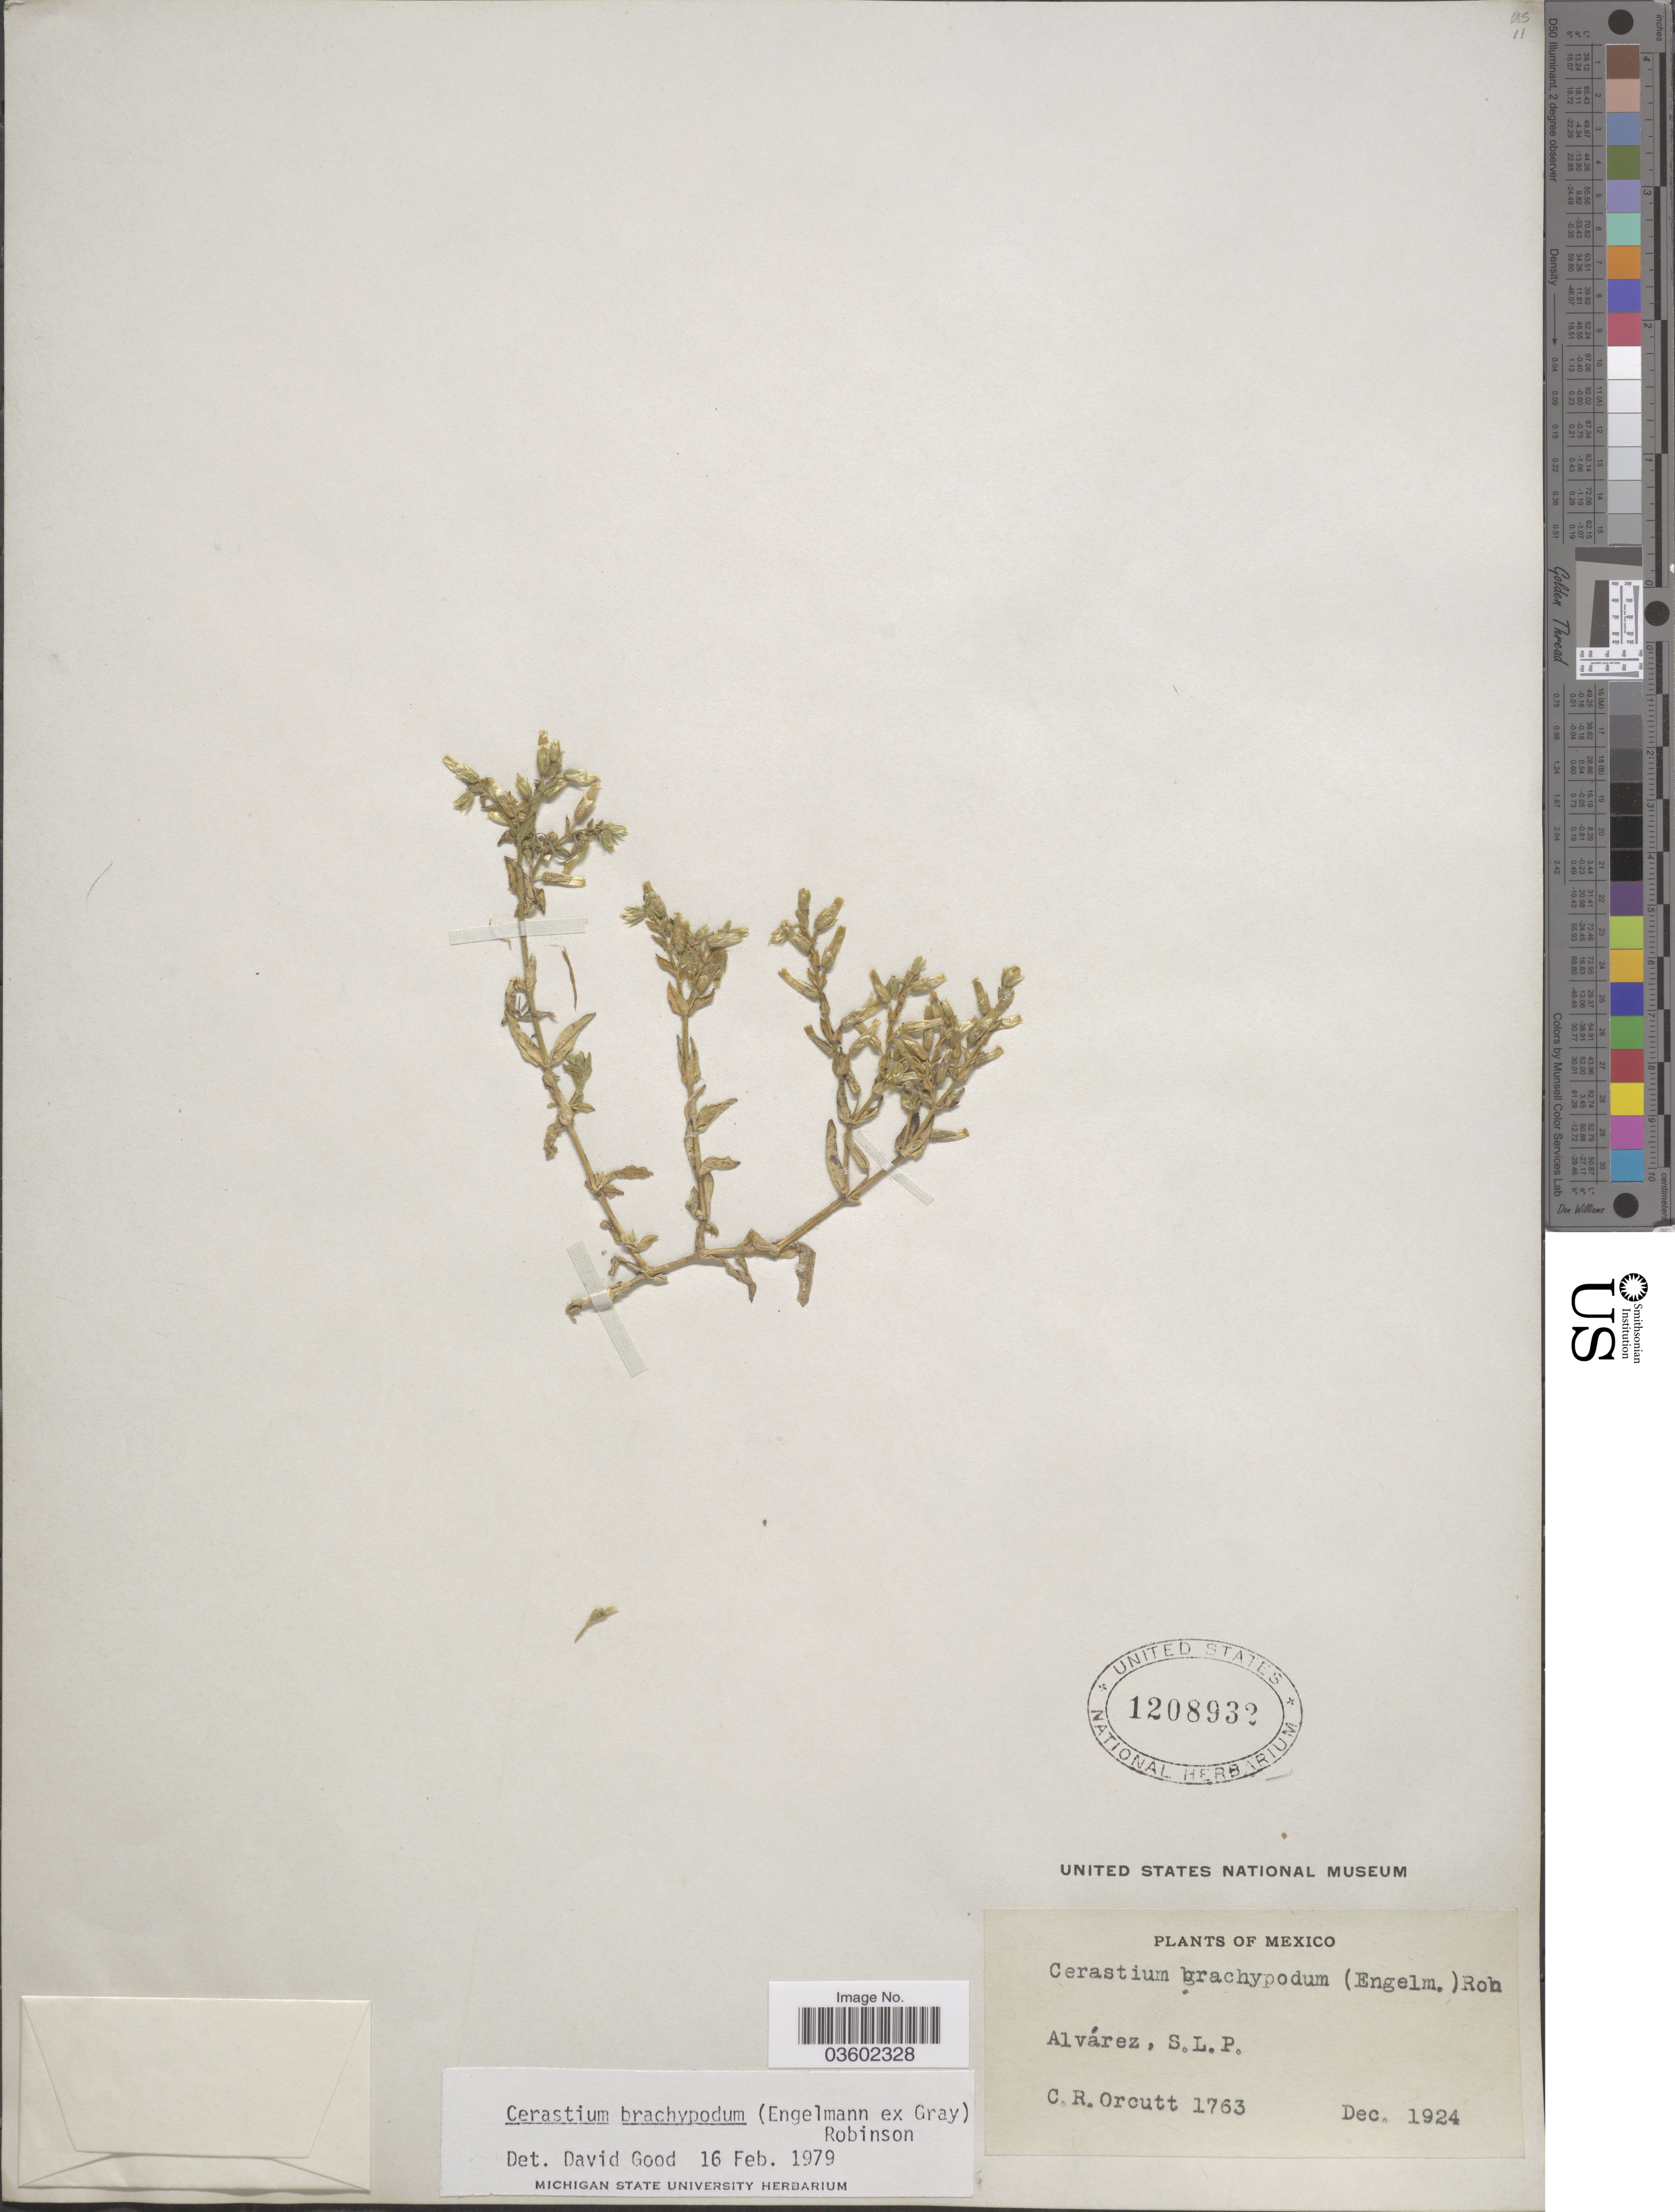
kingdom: Plantae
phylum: Tracheophyta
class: Magnoliopsida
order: Caryophyllales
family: Caryophyllaceae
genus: Cerastium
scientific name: Cerastium brachypodum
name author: (Engelm. ex A. Gray) B.L. Rob.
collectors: C. R. Orcutt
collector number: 1763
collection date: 1924-12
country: Mexico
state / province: San Luis Potosí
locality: Alvárez.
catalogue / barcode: US 1208932